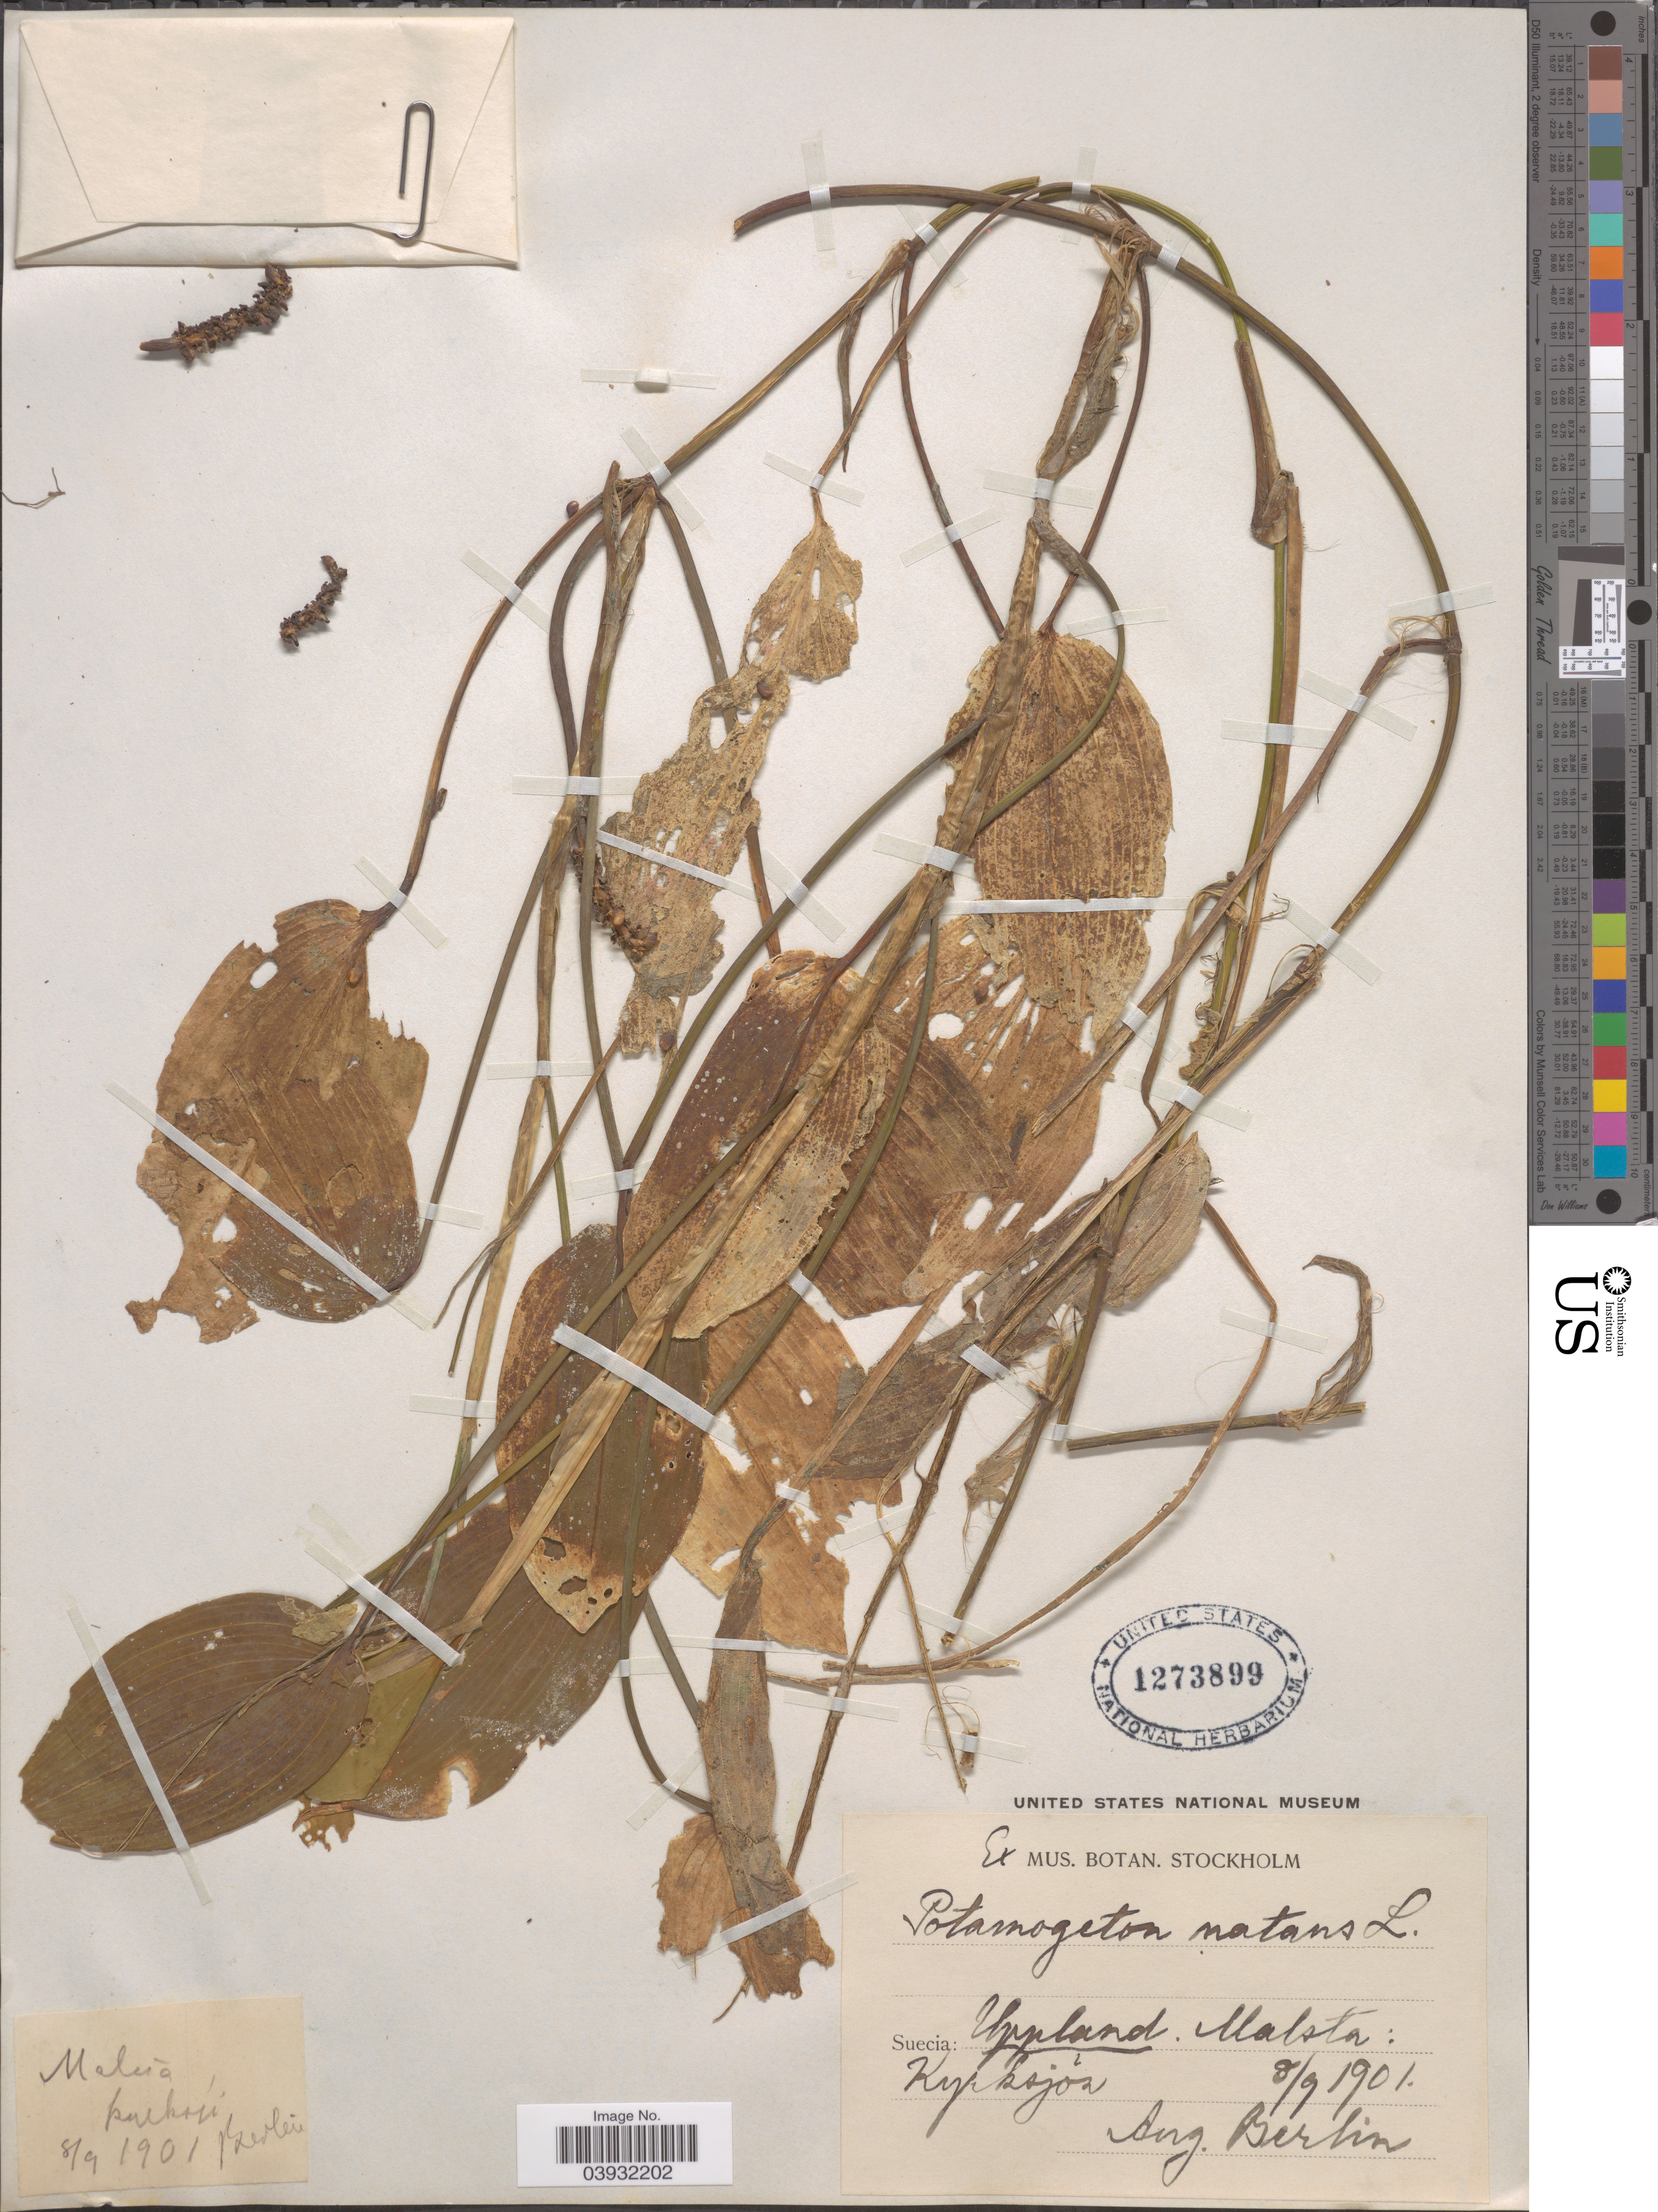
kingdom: Plantae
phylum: Tracheophyta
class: Liliopsida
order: Alismatales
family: Potamogetonaceae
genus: Potamogeton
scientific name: Potamogeton natans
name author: L.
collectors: A. Berlin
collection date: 1901-09-08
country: Sweden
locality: Suecia: Uppland. Malsta: Kyrksjön.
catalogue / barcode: US 1273899